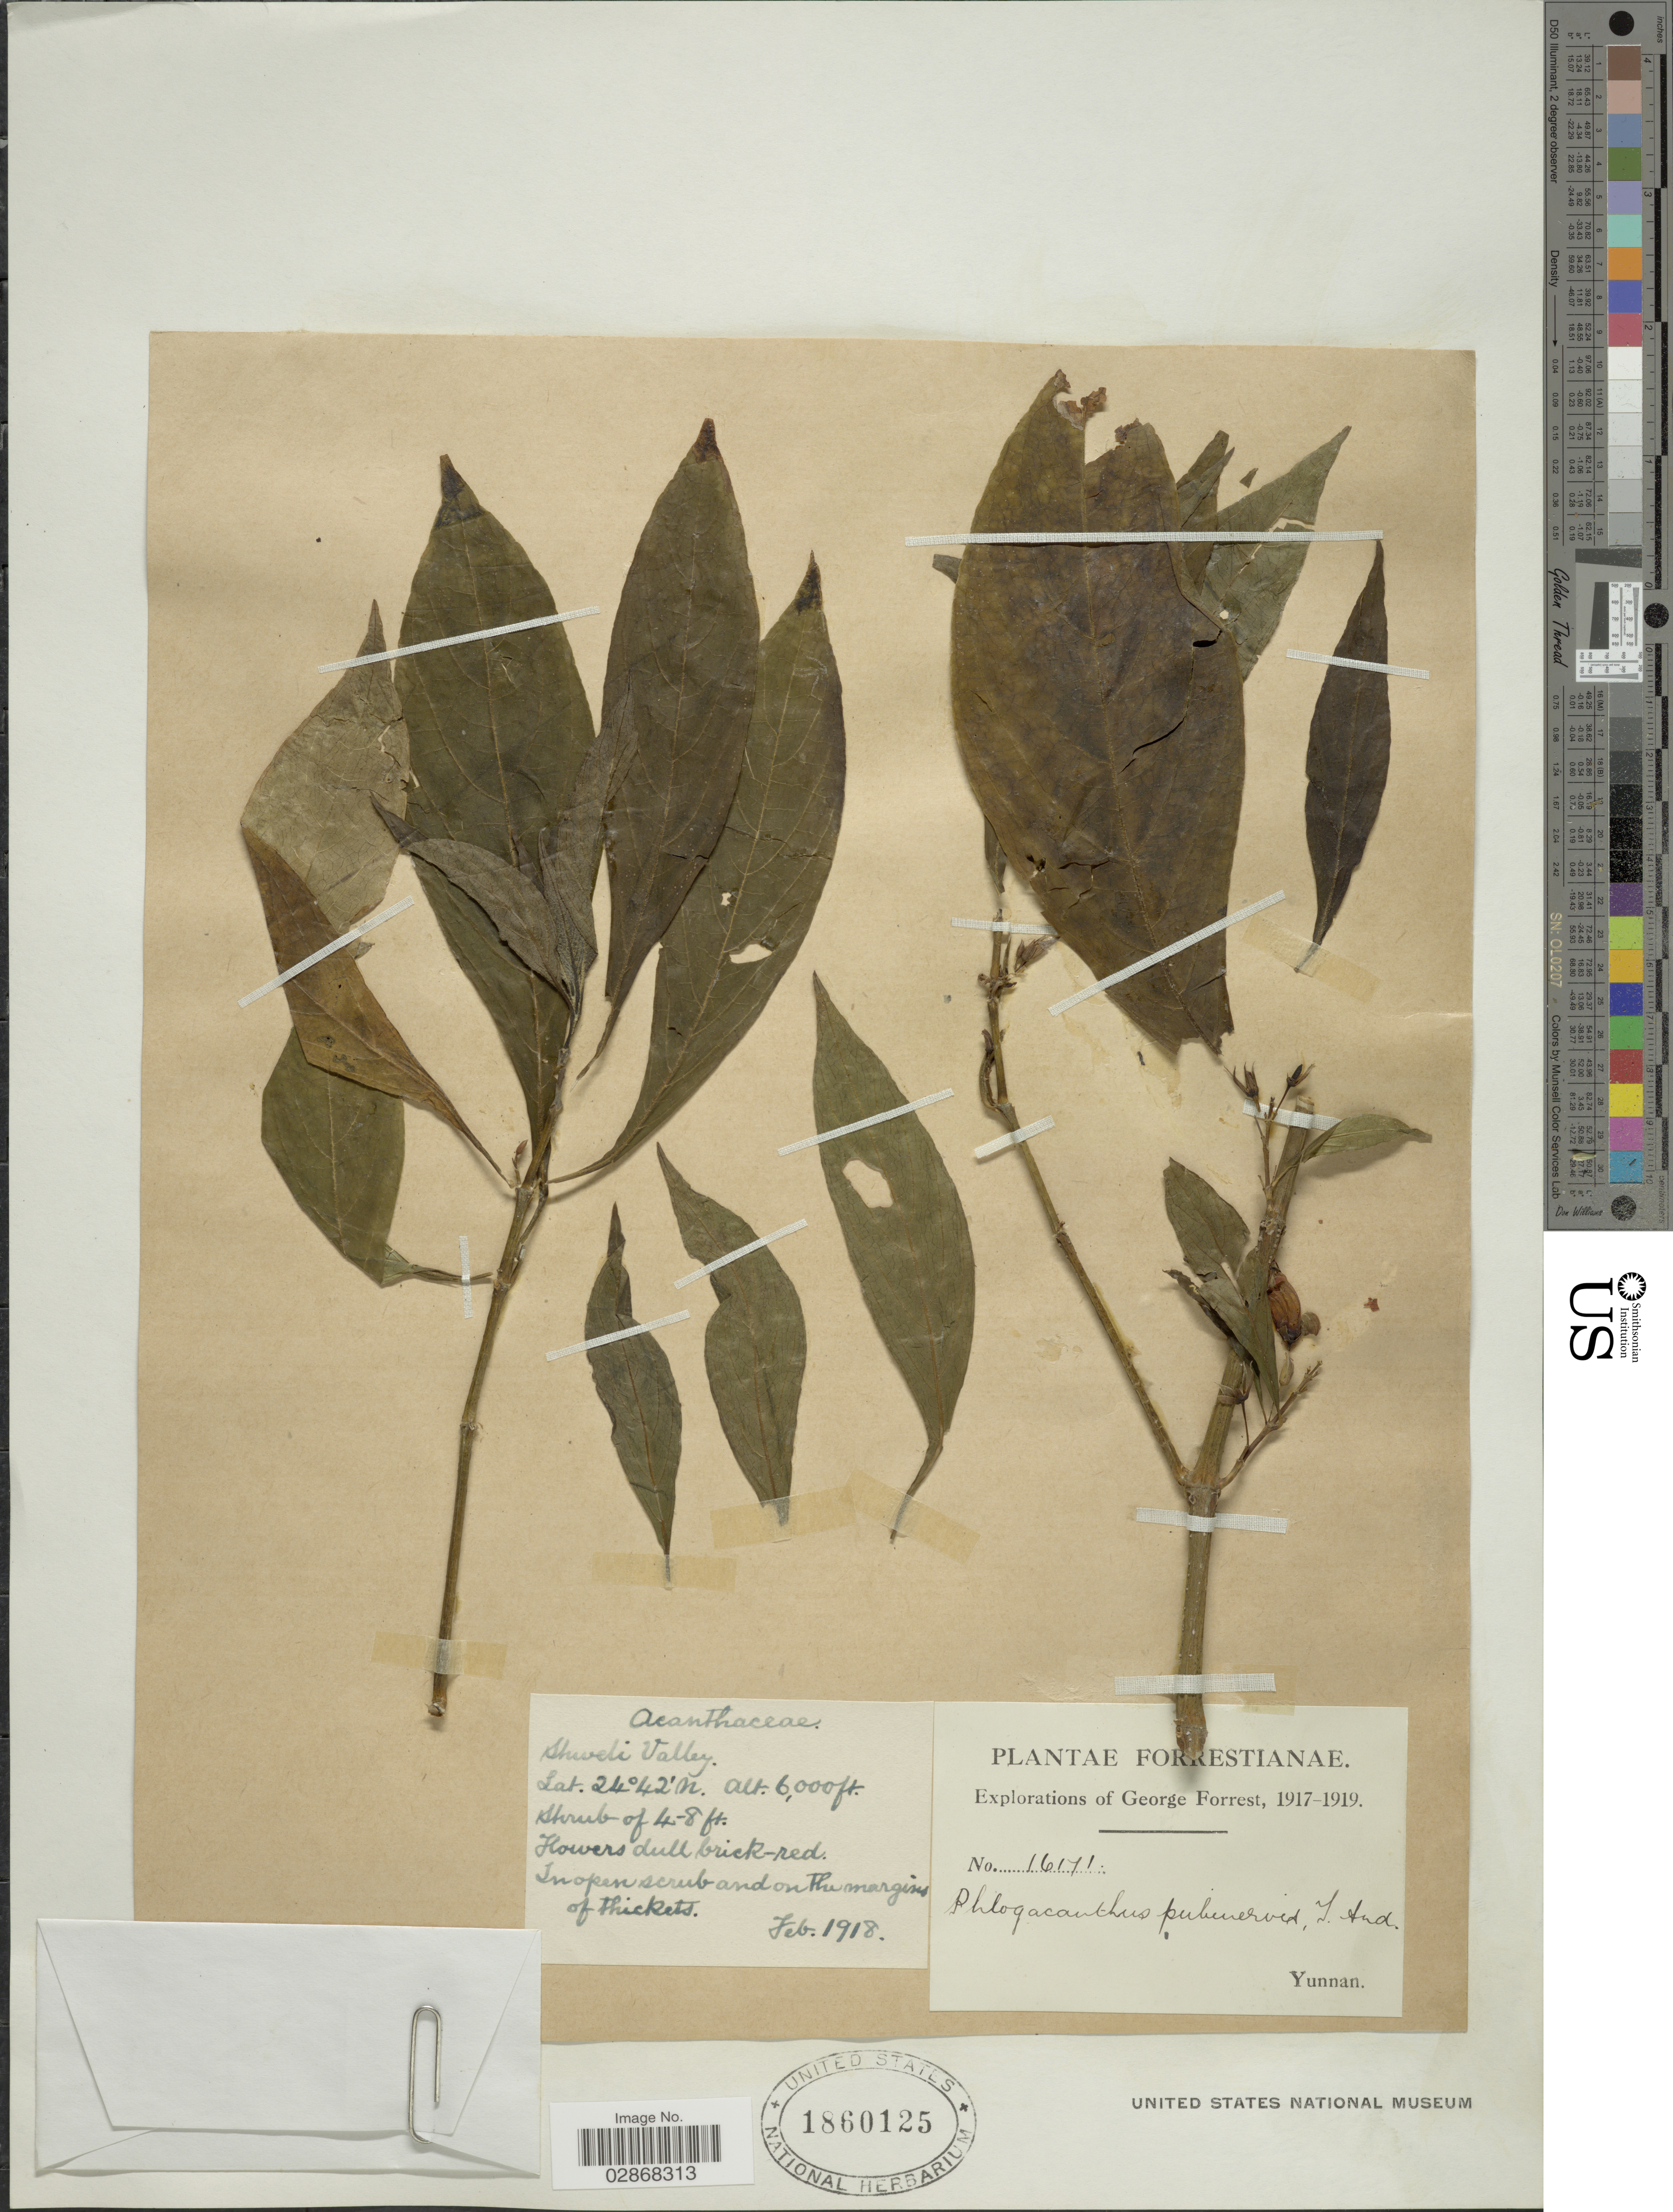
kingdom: Plantae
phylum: Tracheophyta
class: Magnoliopsida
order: Lamiales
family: Acanthaceae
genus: Phlogacanthus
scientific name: Phlogacanthus pubinervius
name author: T. Anderson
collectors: G. Forrest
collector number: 16171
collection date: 1918-02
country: China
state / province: Yunnan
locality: Shweli Valley.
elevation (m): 1829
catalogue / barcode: US 1860125